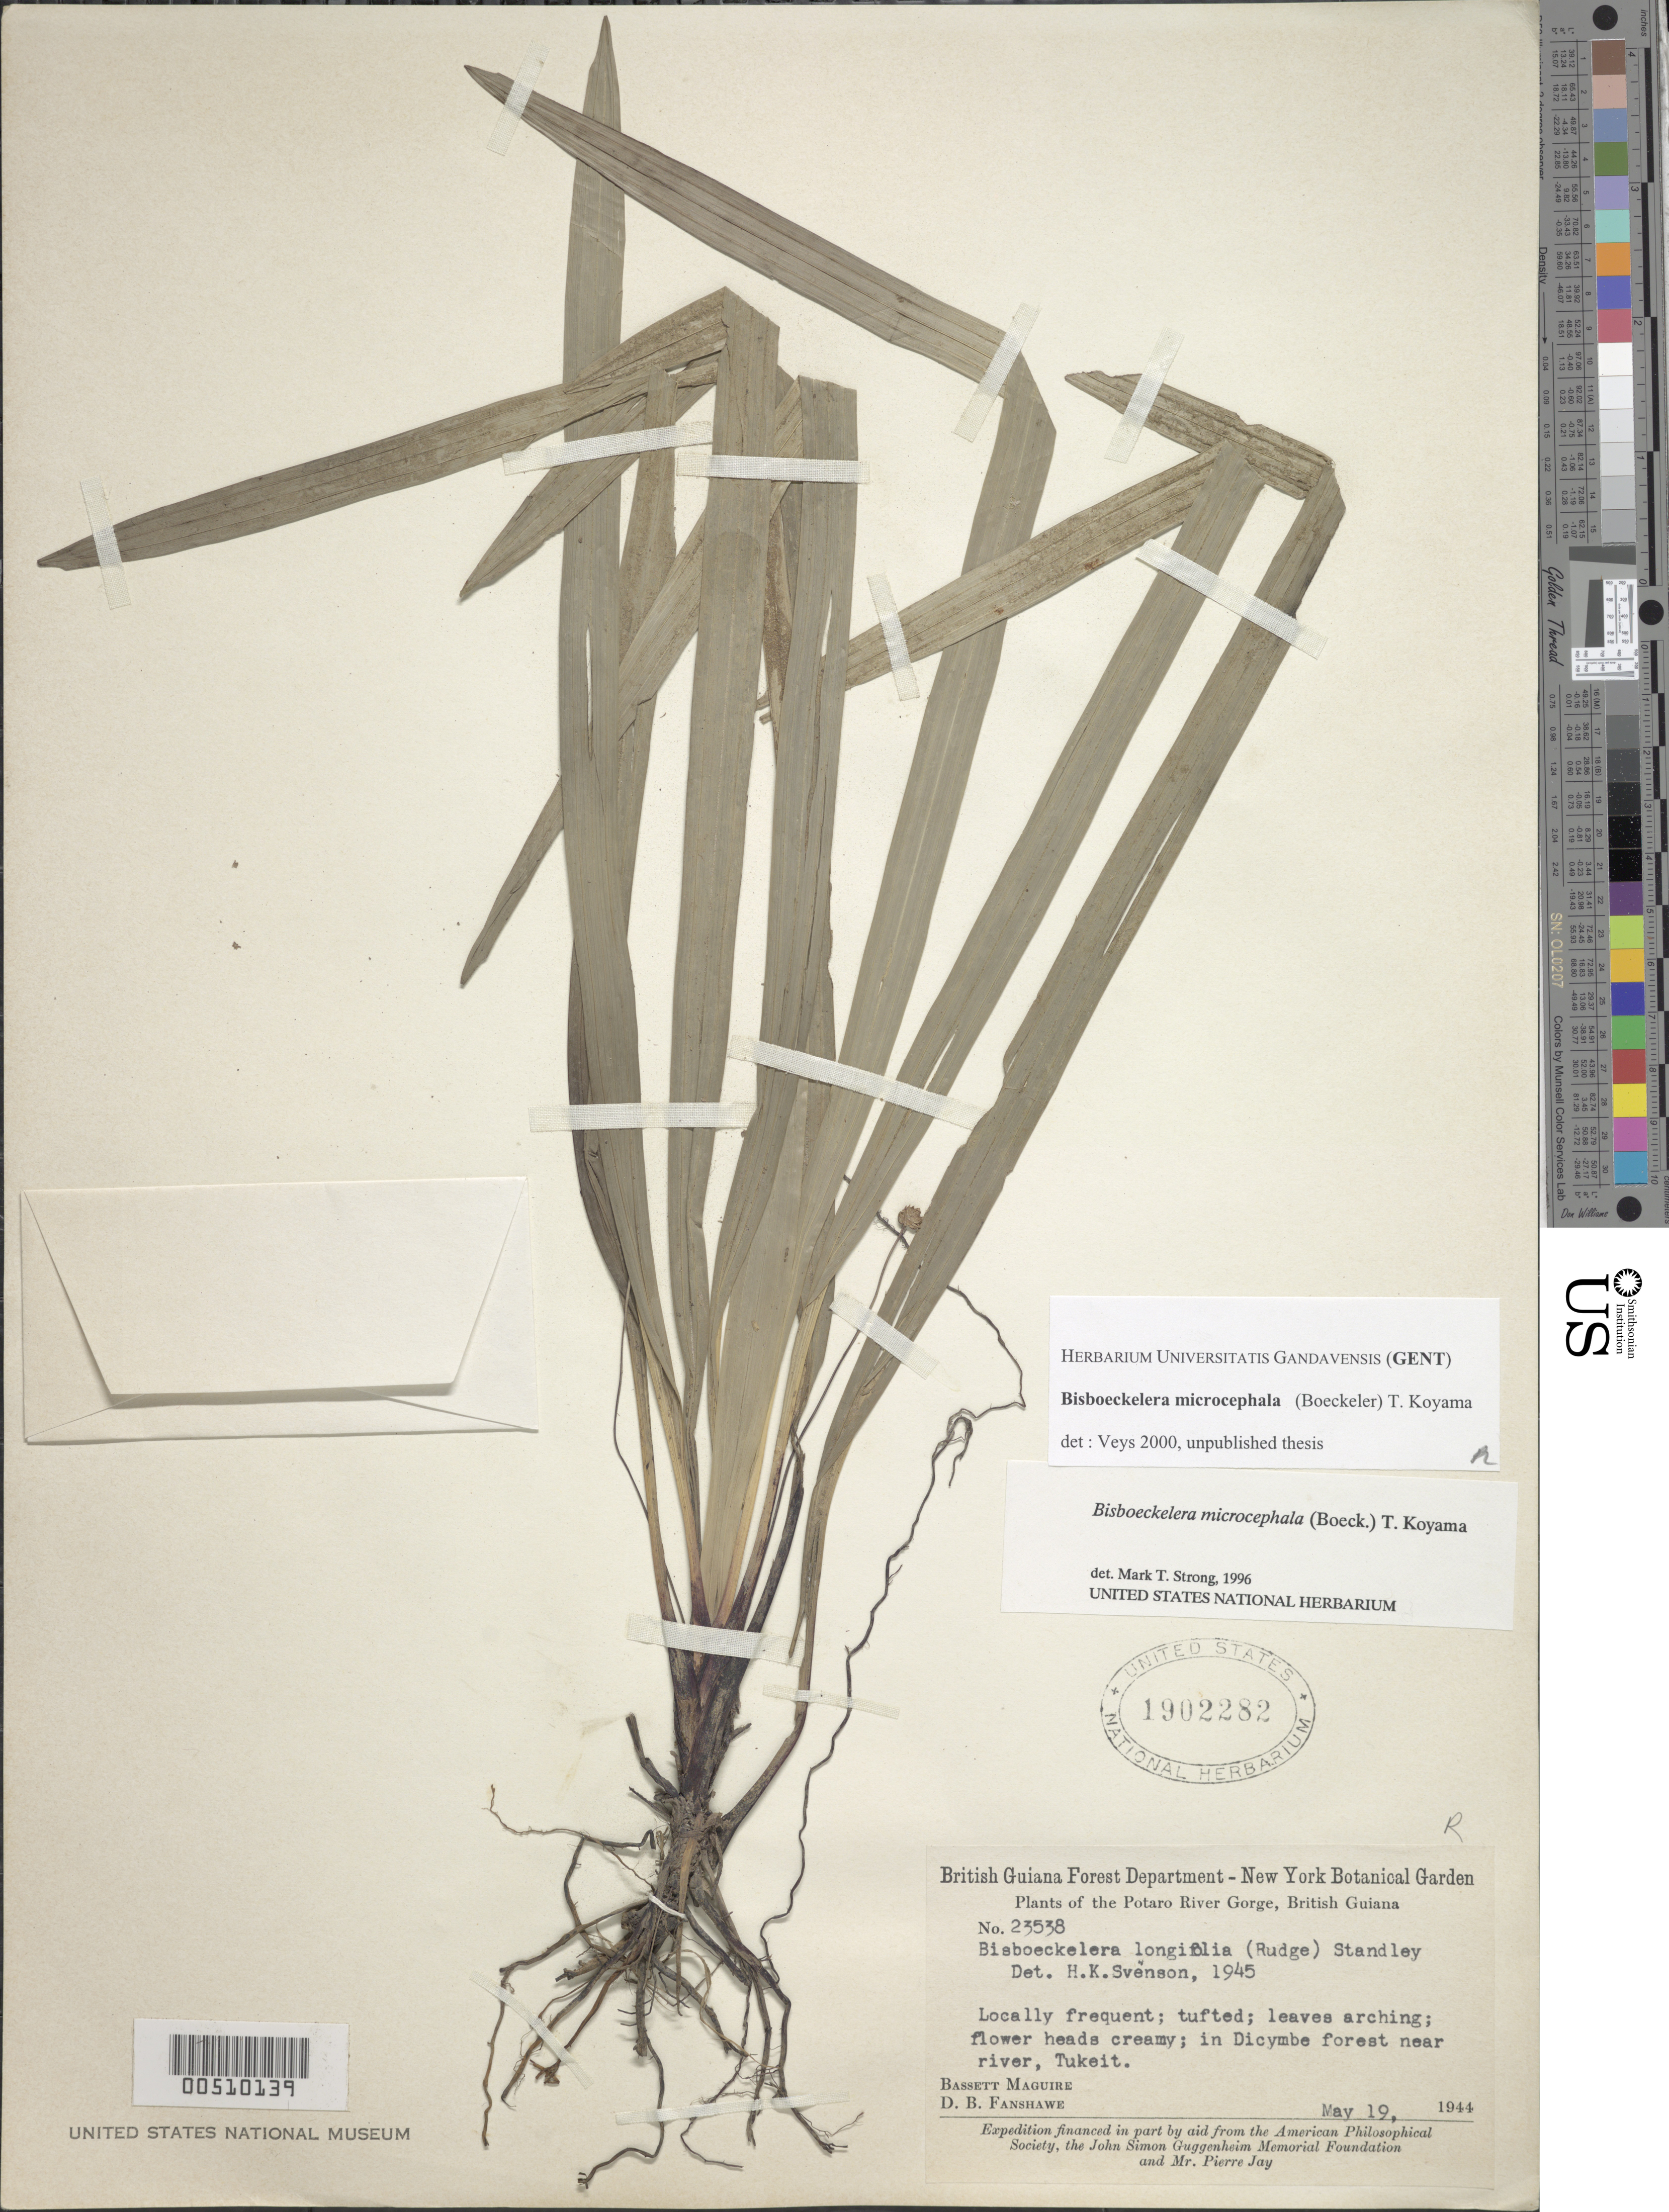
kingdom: Plantae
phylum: Tracheophyta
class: Liliopsida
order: Poales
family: Cyperaceae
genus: Bisboeckelera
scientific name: Bisboeckelera microcephala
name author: (Boeckeler) T. Koyama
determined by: Strong, M. T., (US), Smithsonian Institution - National Museum of Natural History (UNITED STATES)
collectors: B. Maguire & D. B. Fanshawe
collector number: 23538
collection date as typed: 19 May 1944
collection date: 1944-05-19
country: Guyana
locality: Potaro River Gorge, Tukeit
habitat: In Dicymbe forest near river.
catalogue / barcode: US 1902282